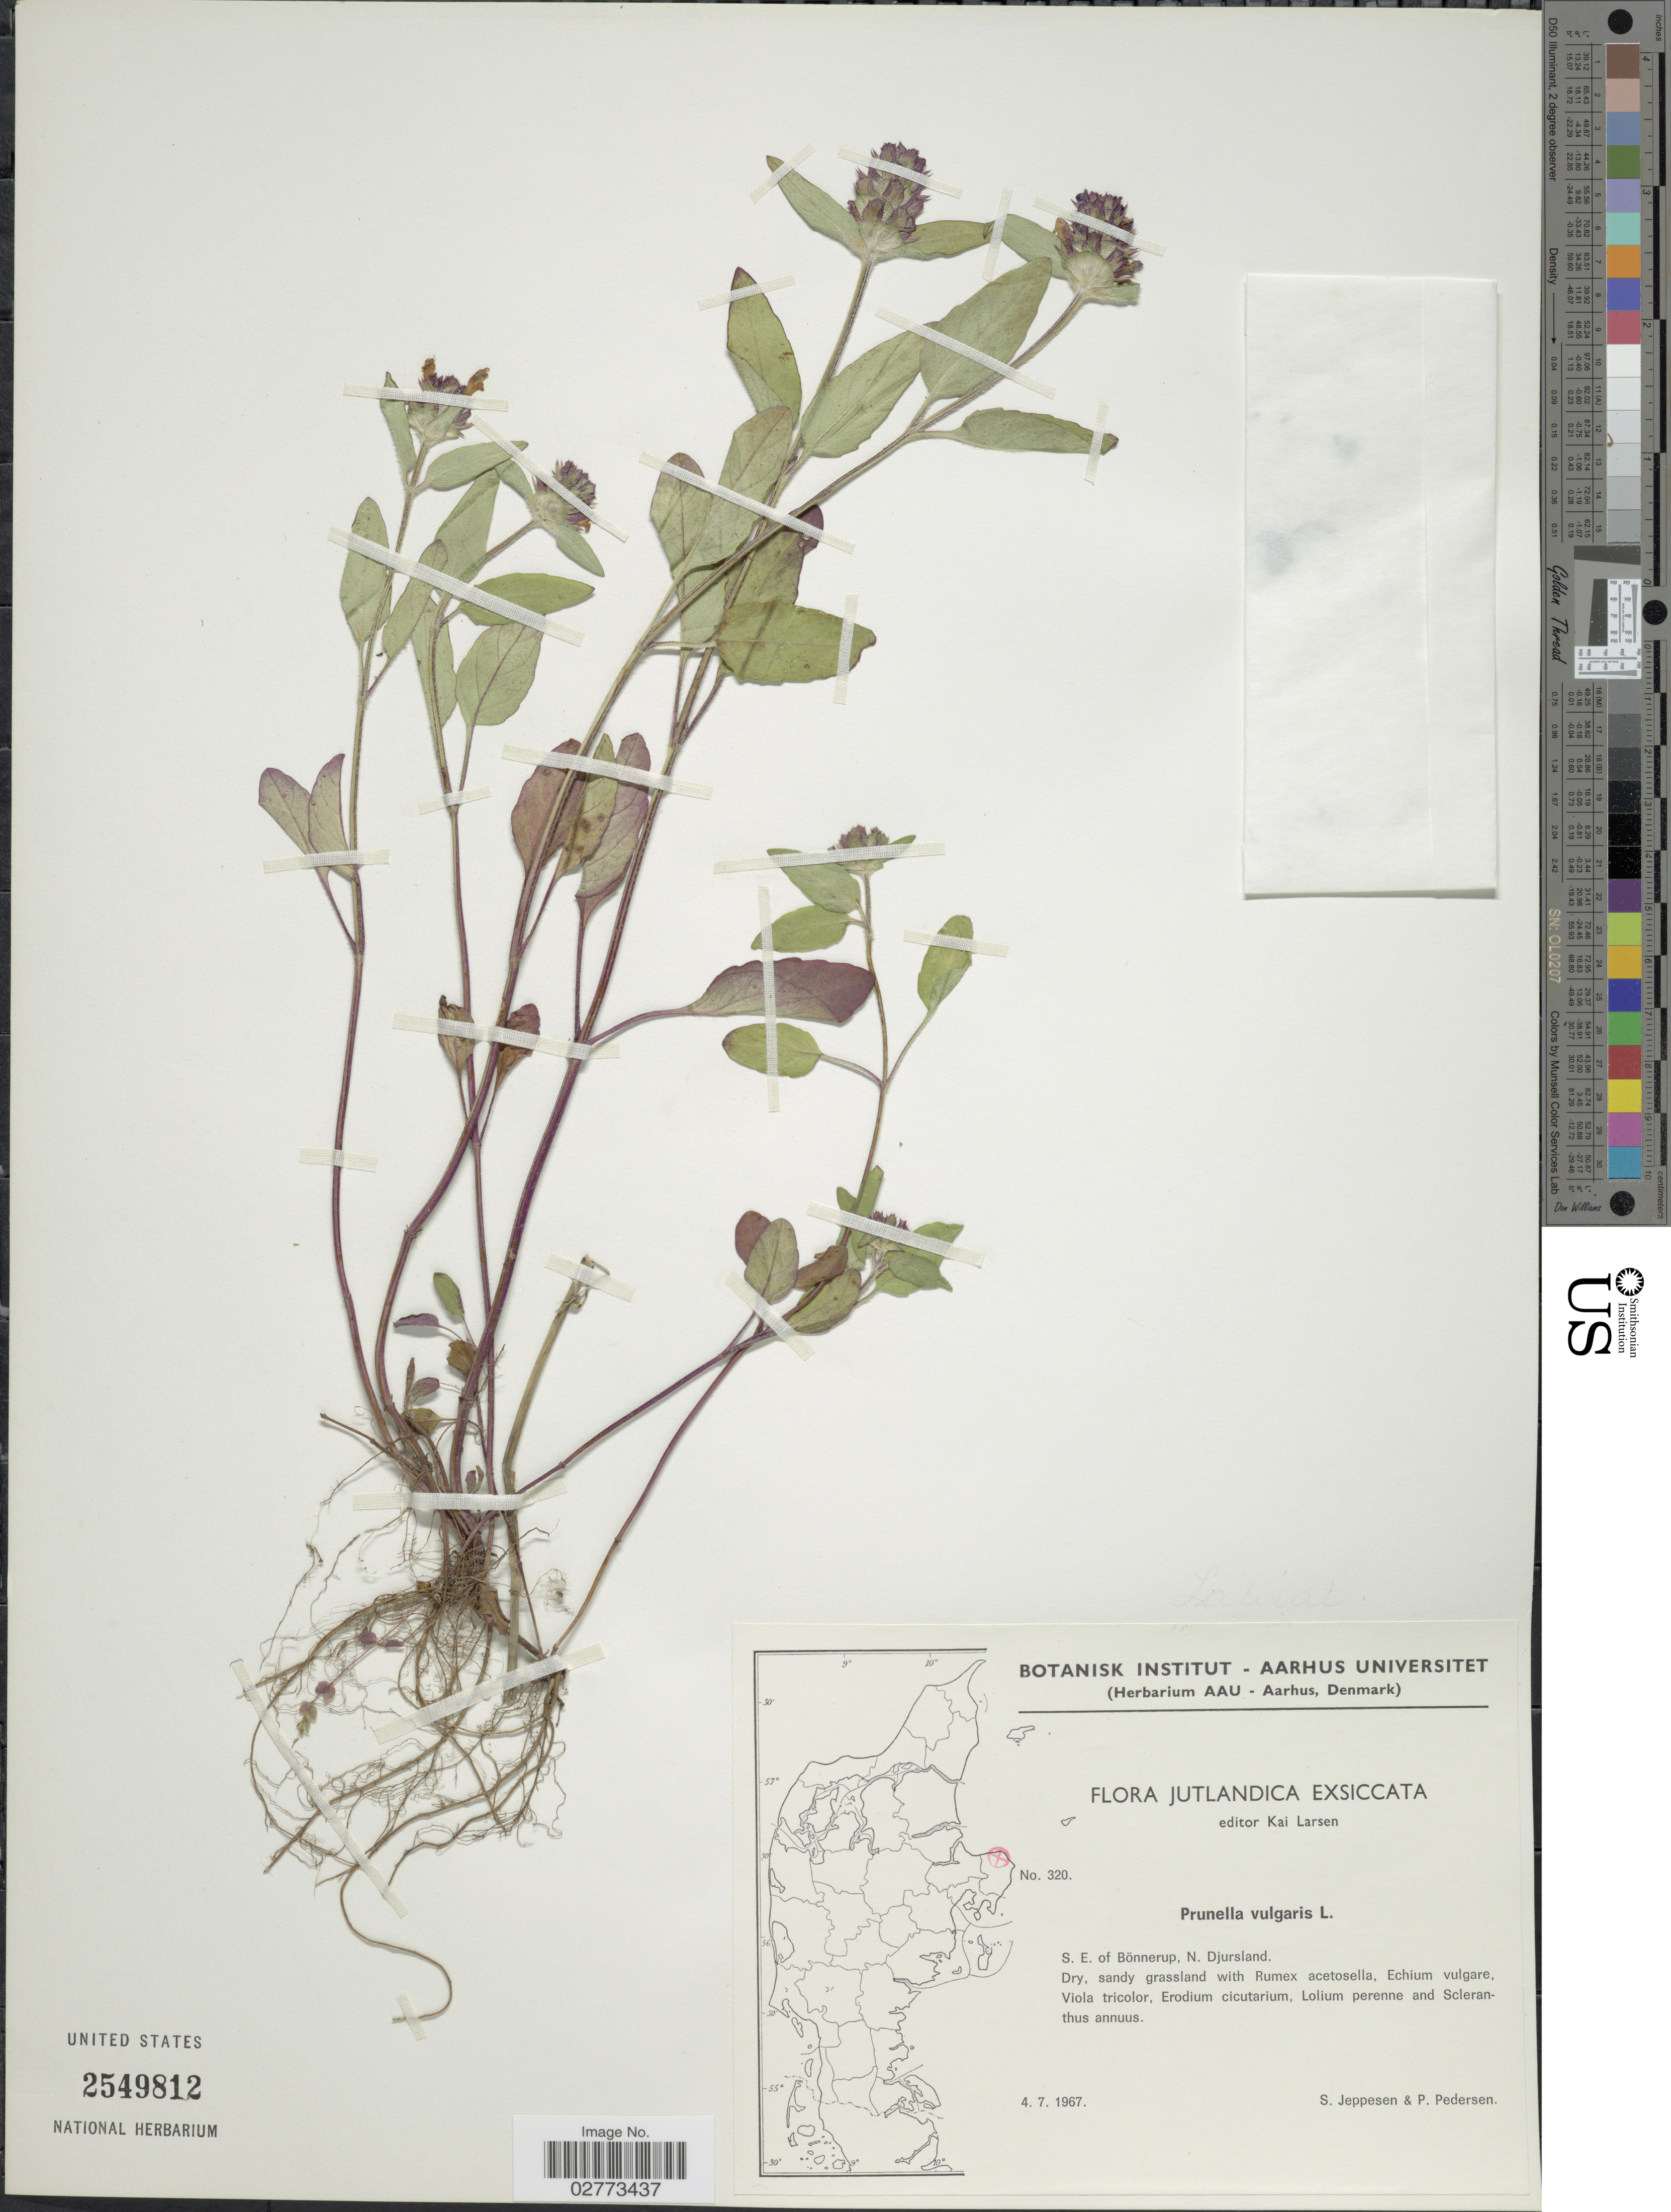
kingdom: Plantae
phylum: Tracheophyta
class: Magnoliopsida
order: Lamiales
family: Lamiaceae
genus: Prunella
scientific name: Prunella vulgaris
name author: L.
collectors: S. Jeppesen & P. Pedersen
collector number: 320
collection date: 1967-07-04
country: Denmark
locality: Jutlandica. S. E. of Bönnerup, N. Djursland.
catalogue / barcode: US 2549812